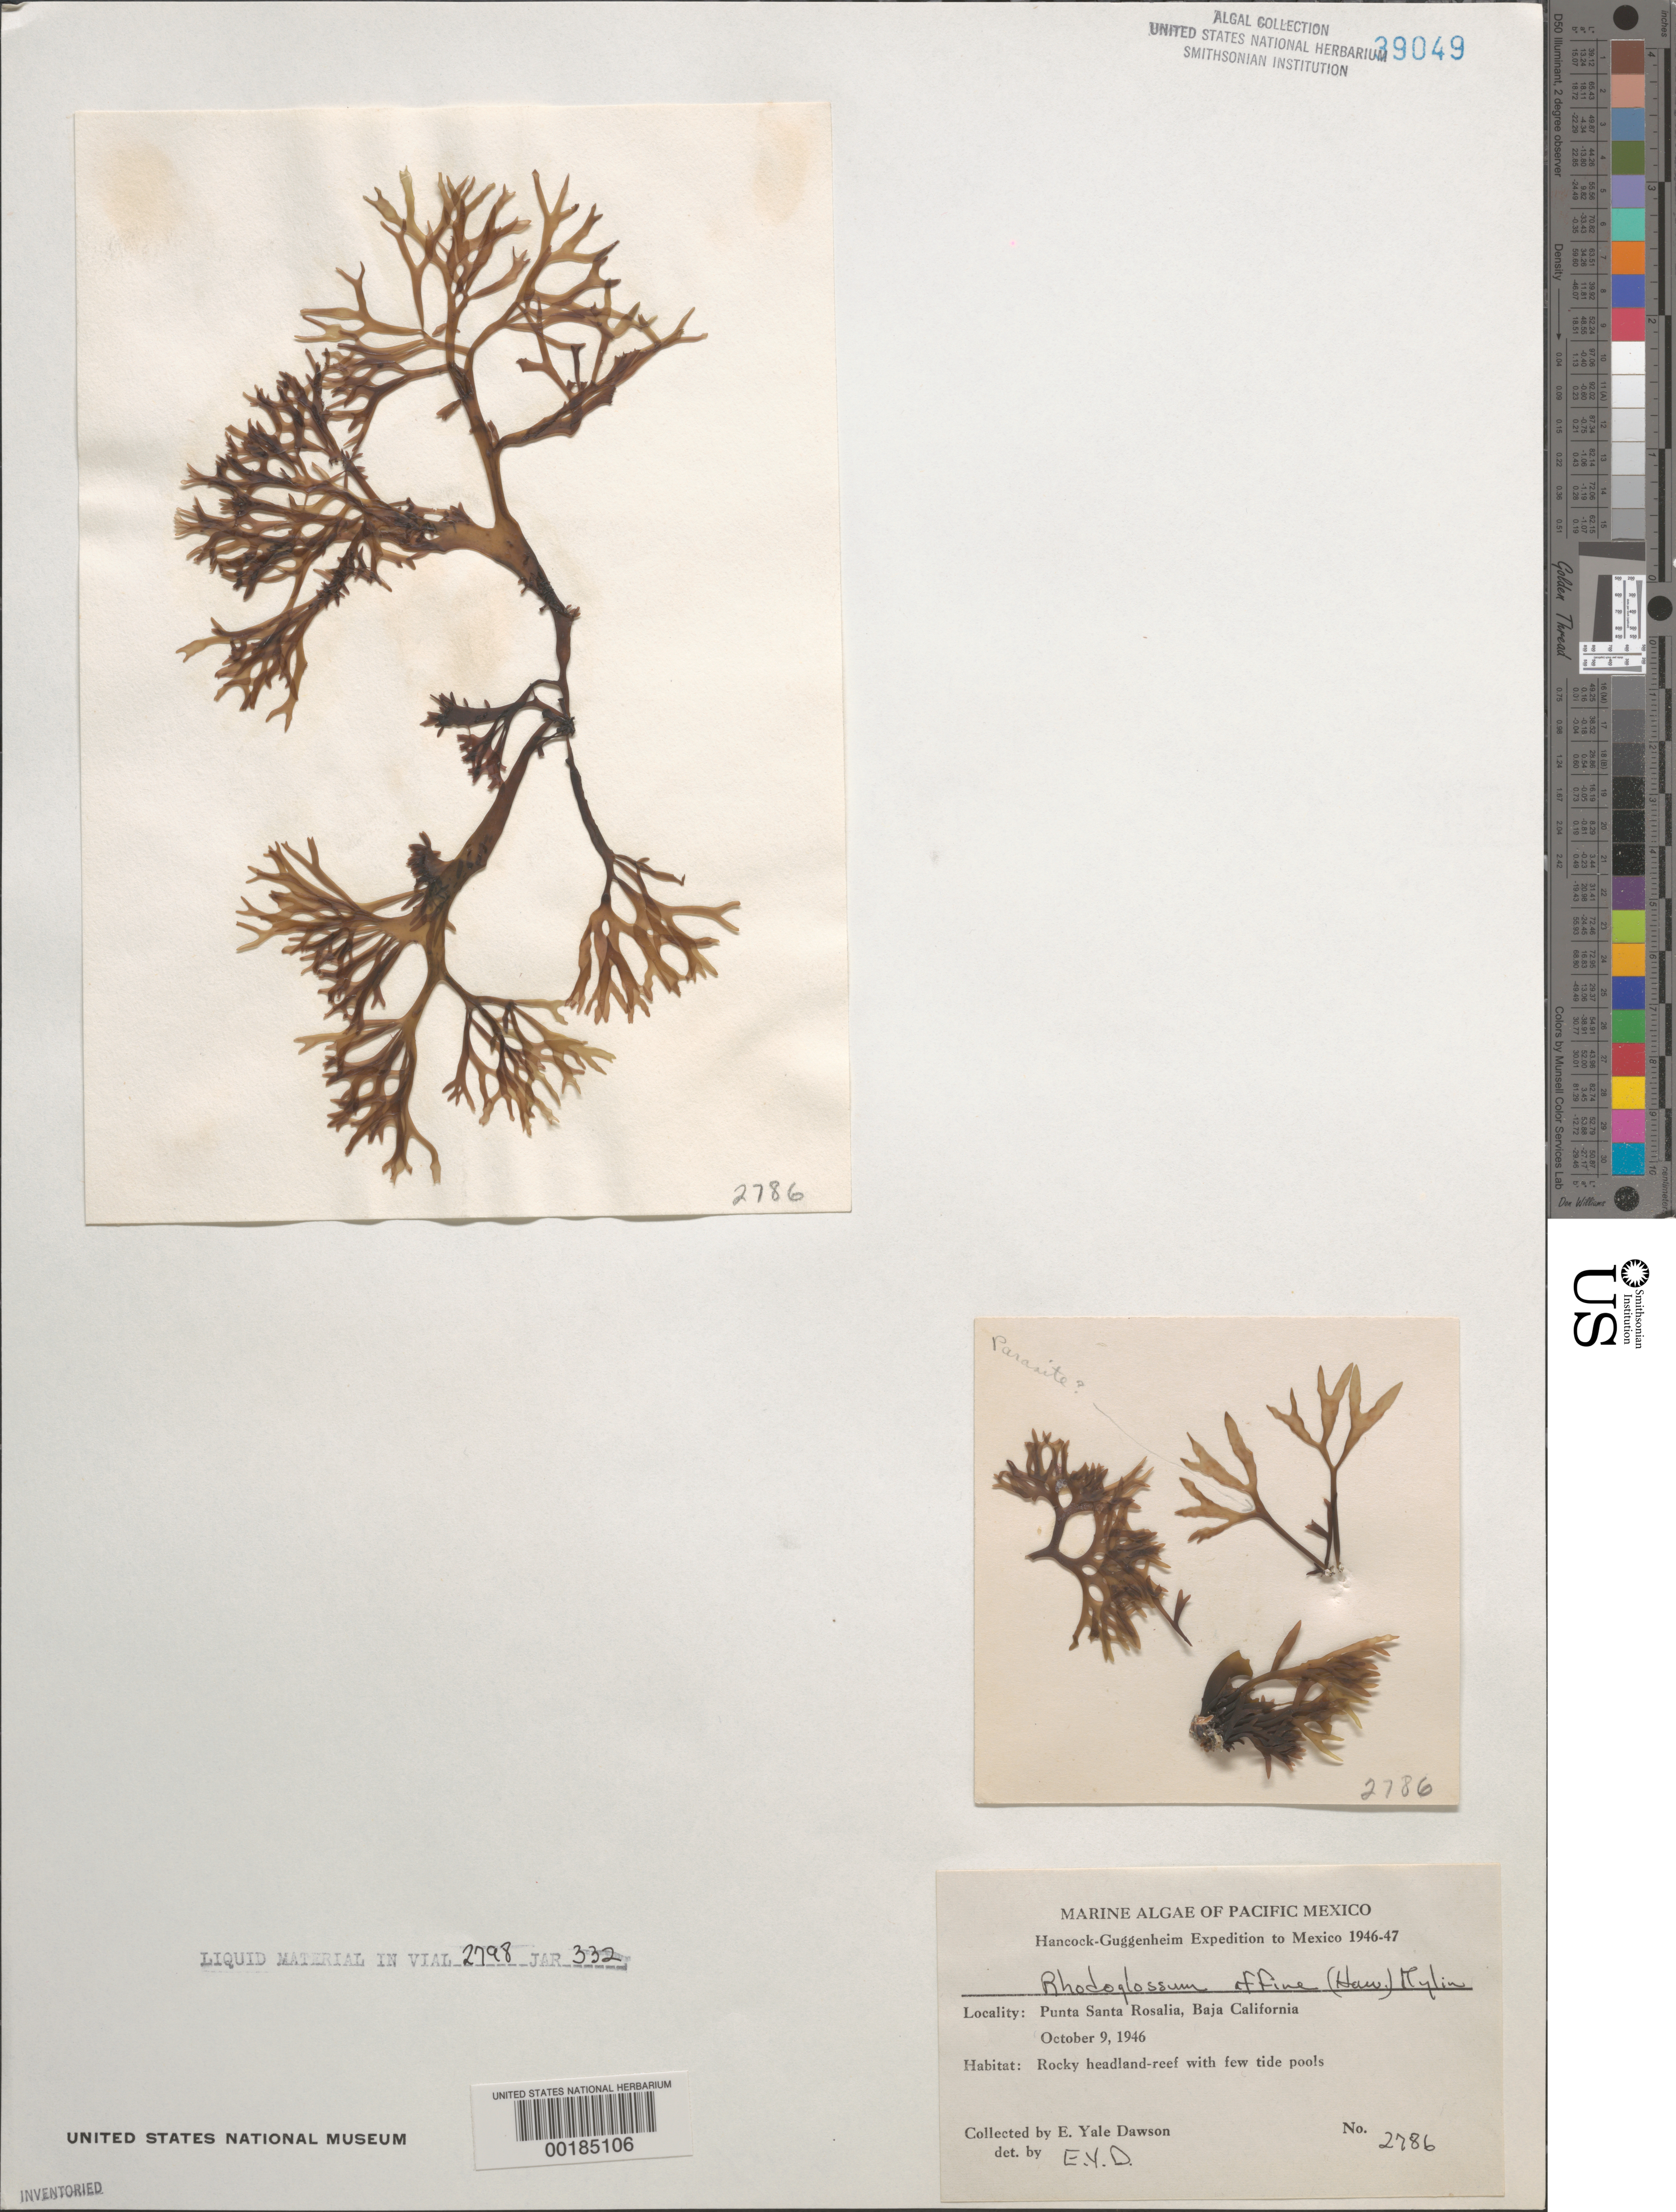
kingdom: Plantae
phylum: Rhodophyta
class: Florideophyceae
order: Gigartinales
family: Gigartinaceae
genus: Mazzaella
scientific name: Mazzaella affinis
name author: (Harvey) Fredericq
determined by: Algae name updating Project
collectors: E. Y. Dawson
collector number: EYD 2786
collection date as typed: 09 Oct 1946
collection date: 1946-10-09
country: Mexico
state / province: Baja California Sur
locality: Punta Santa Rosalia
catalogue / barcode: US 39049